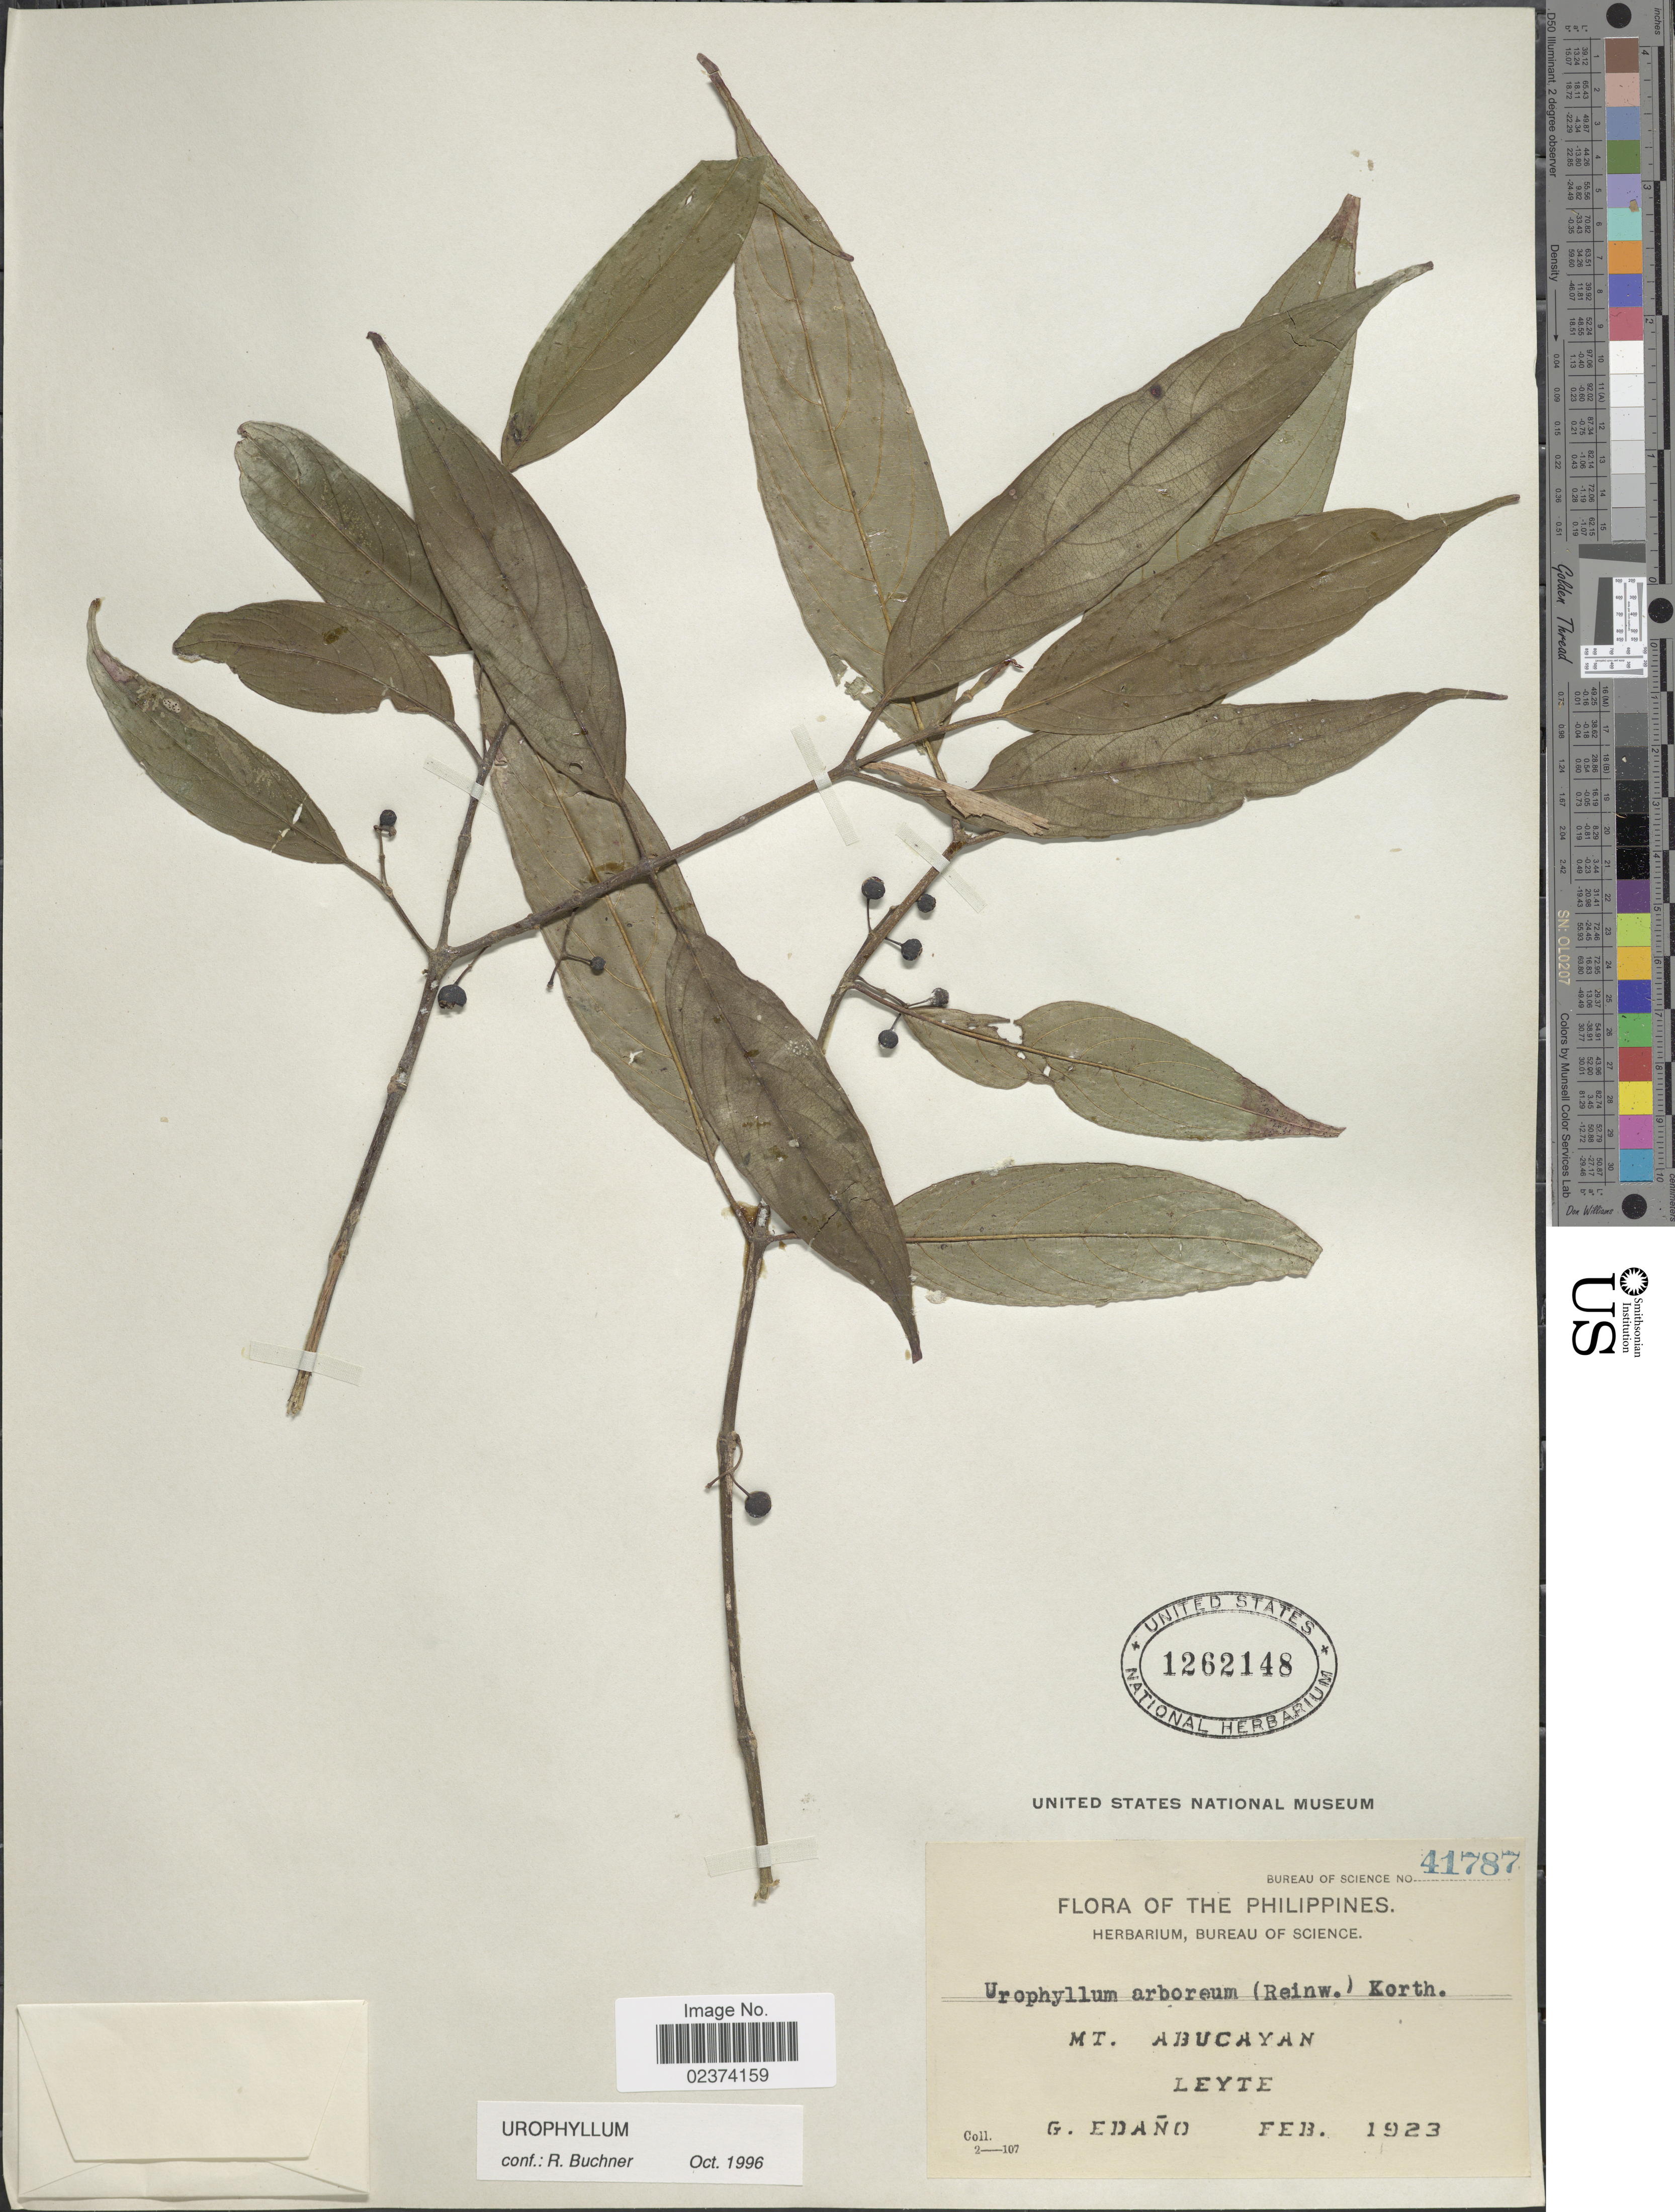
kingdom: Plantae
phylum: Tracheophyta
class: Magnoliopsida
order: Gentianales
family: Rubiaceae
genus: Urophyllum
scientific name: Urophyllum sp.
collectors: G. Edaño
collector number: Bureau of Science 41787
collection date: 1923-02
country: Philippines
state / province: Eastern Visayas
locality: Mt. Abucayan, Leyte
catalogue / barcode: US 1262148